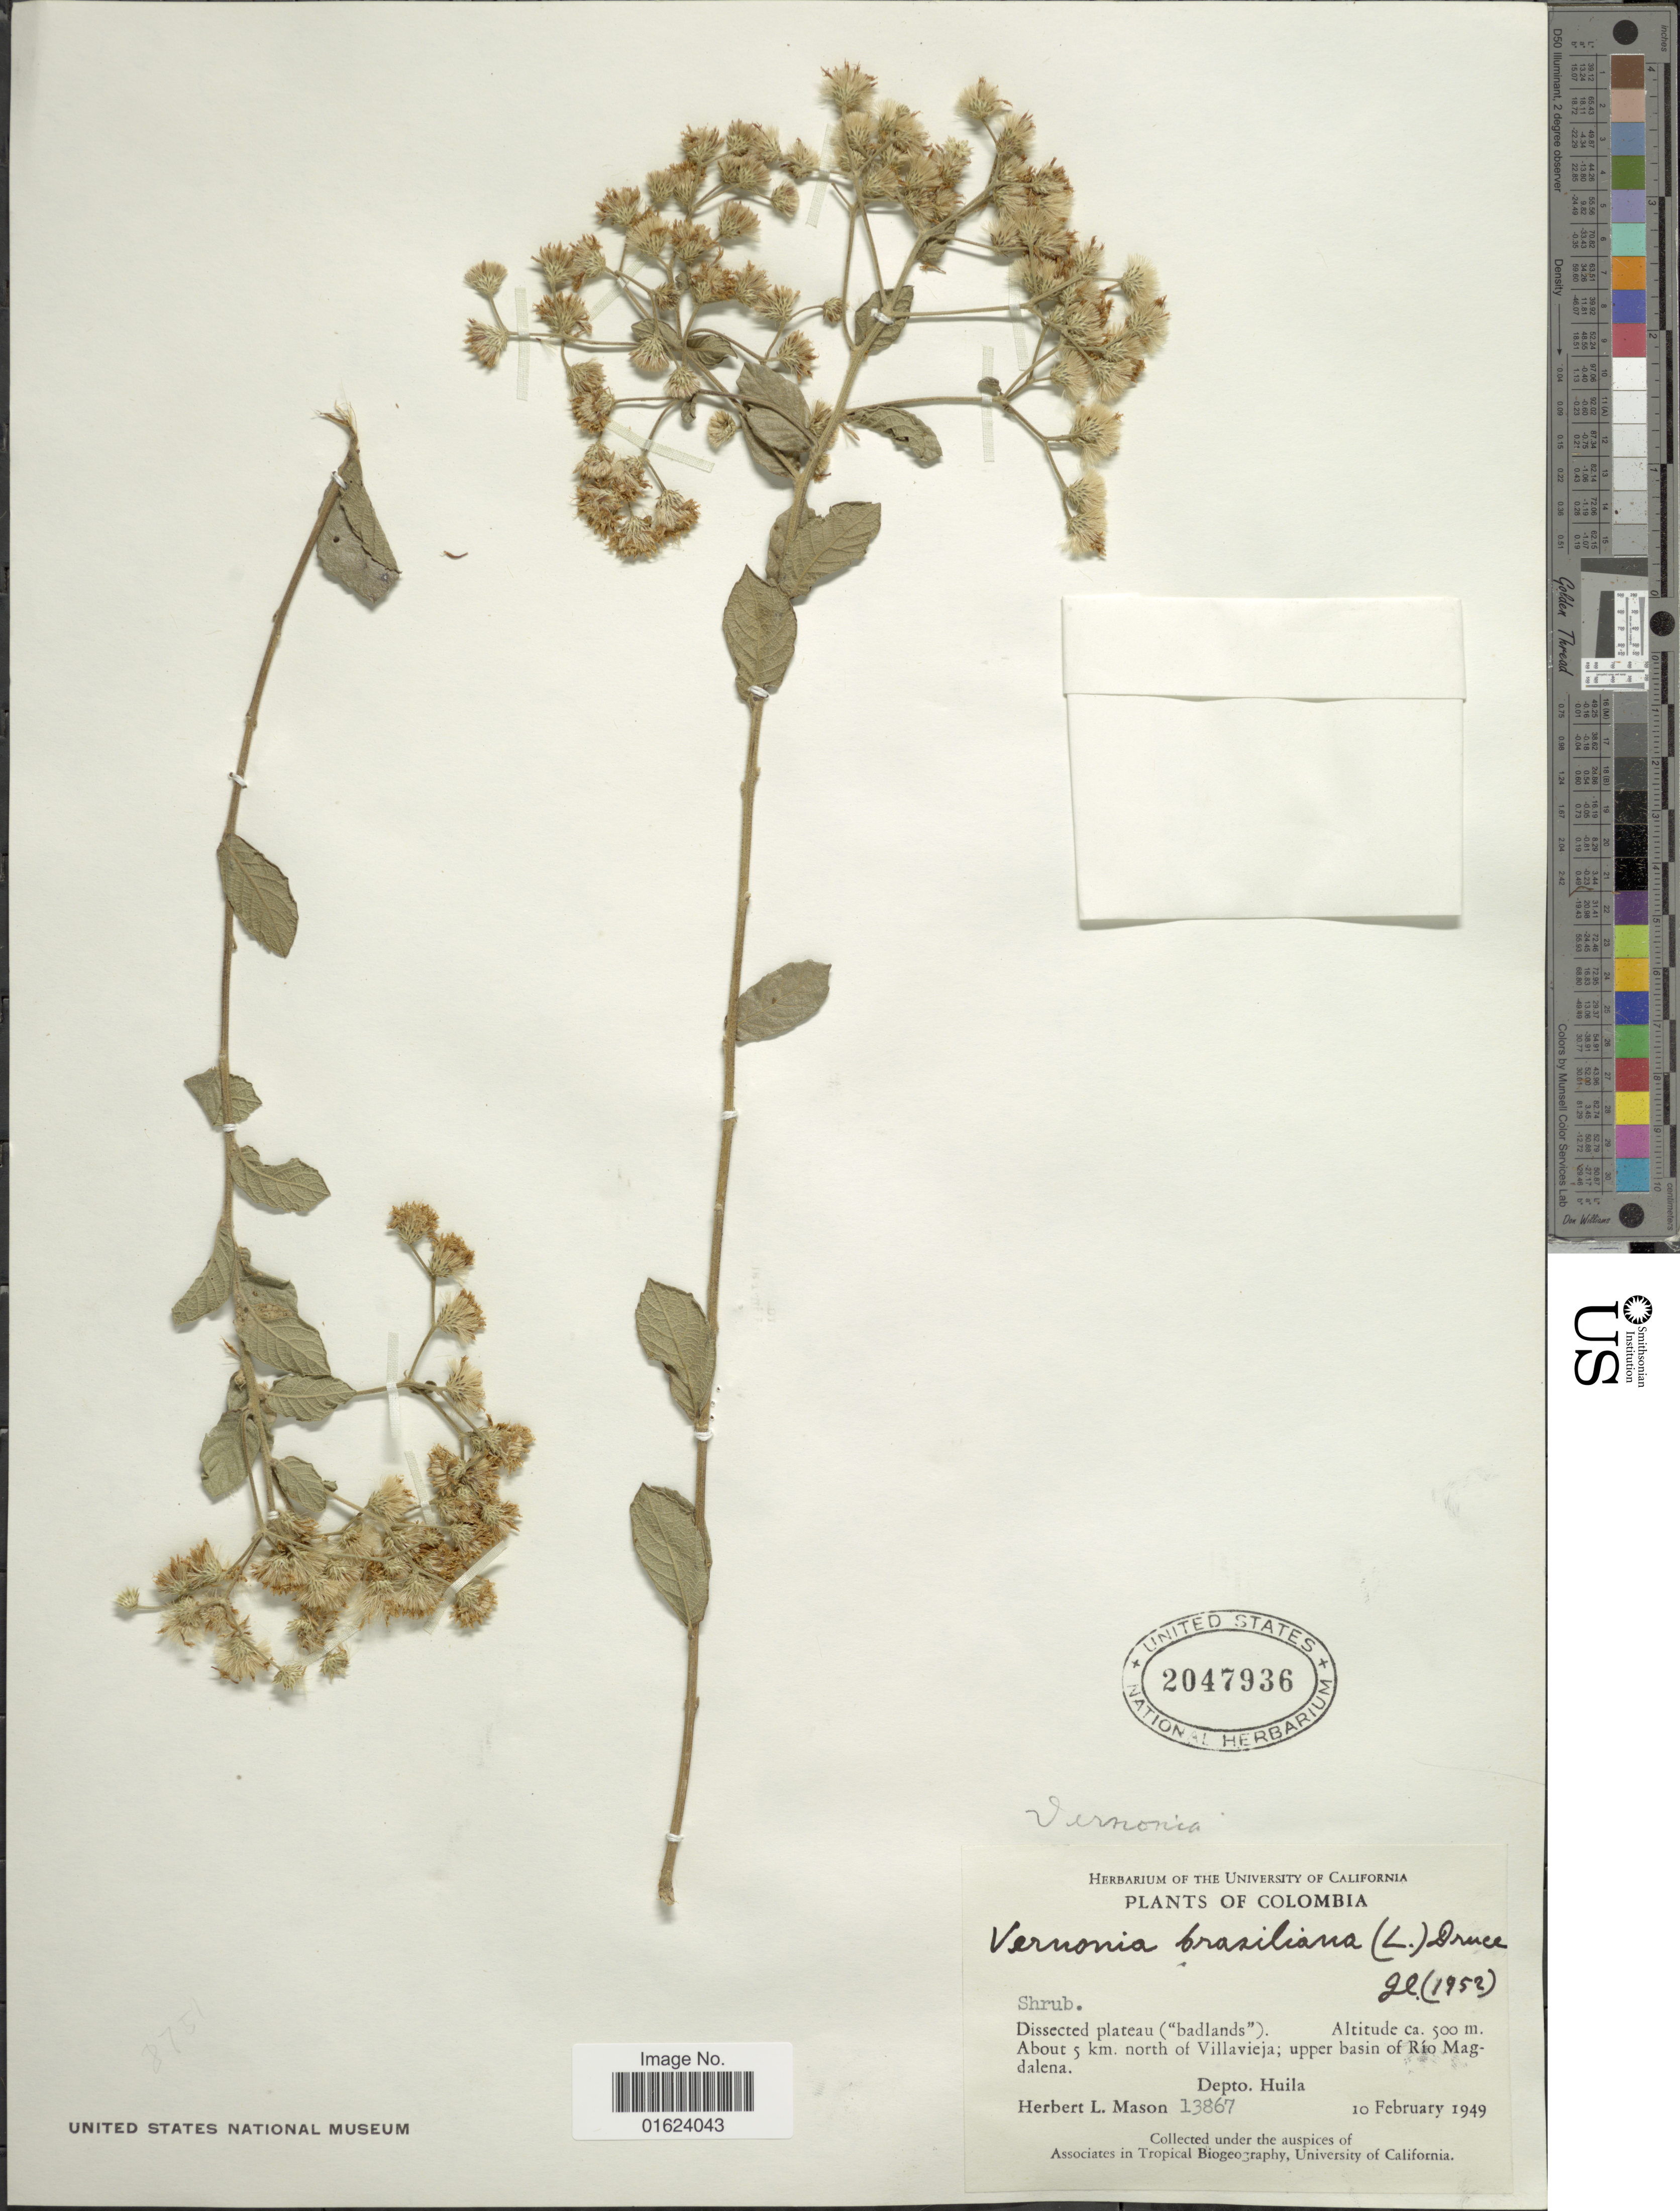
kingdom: Plantae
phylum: Tracheophyta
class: Magnoliopsida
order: Asterales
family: Asteraceae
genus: Vernonia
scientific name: Vernonia brasiliana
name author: (L.) Druce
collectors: H. L. Mason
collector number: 13867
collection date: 1949-02-10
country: Colombia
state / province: Huila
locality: About 5 km. north of Villavieja; upper basin of Rio Magdalena.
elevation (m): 500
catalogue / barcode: US 2047936